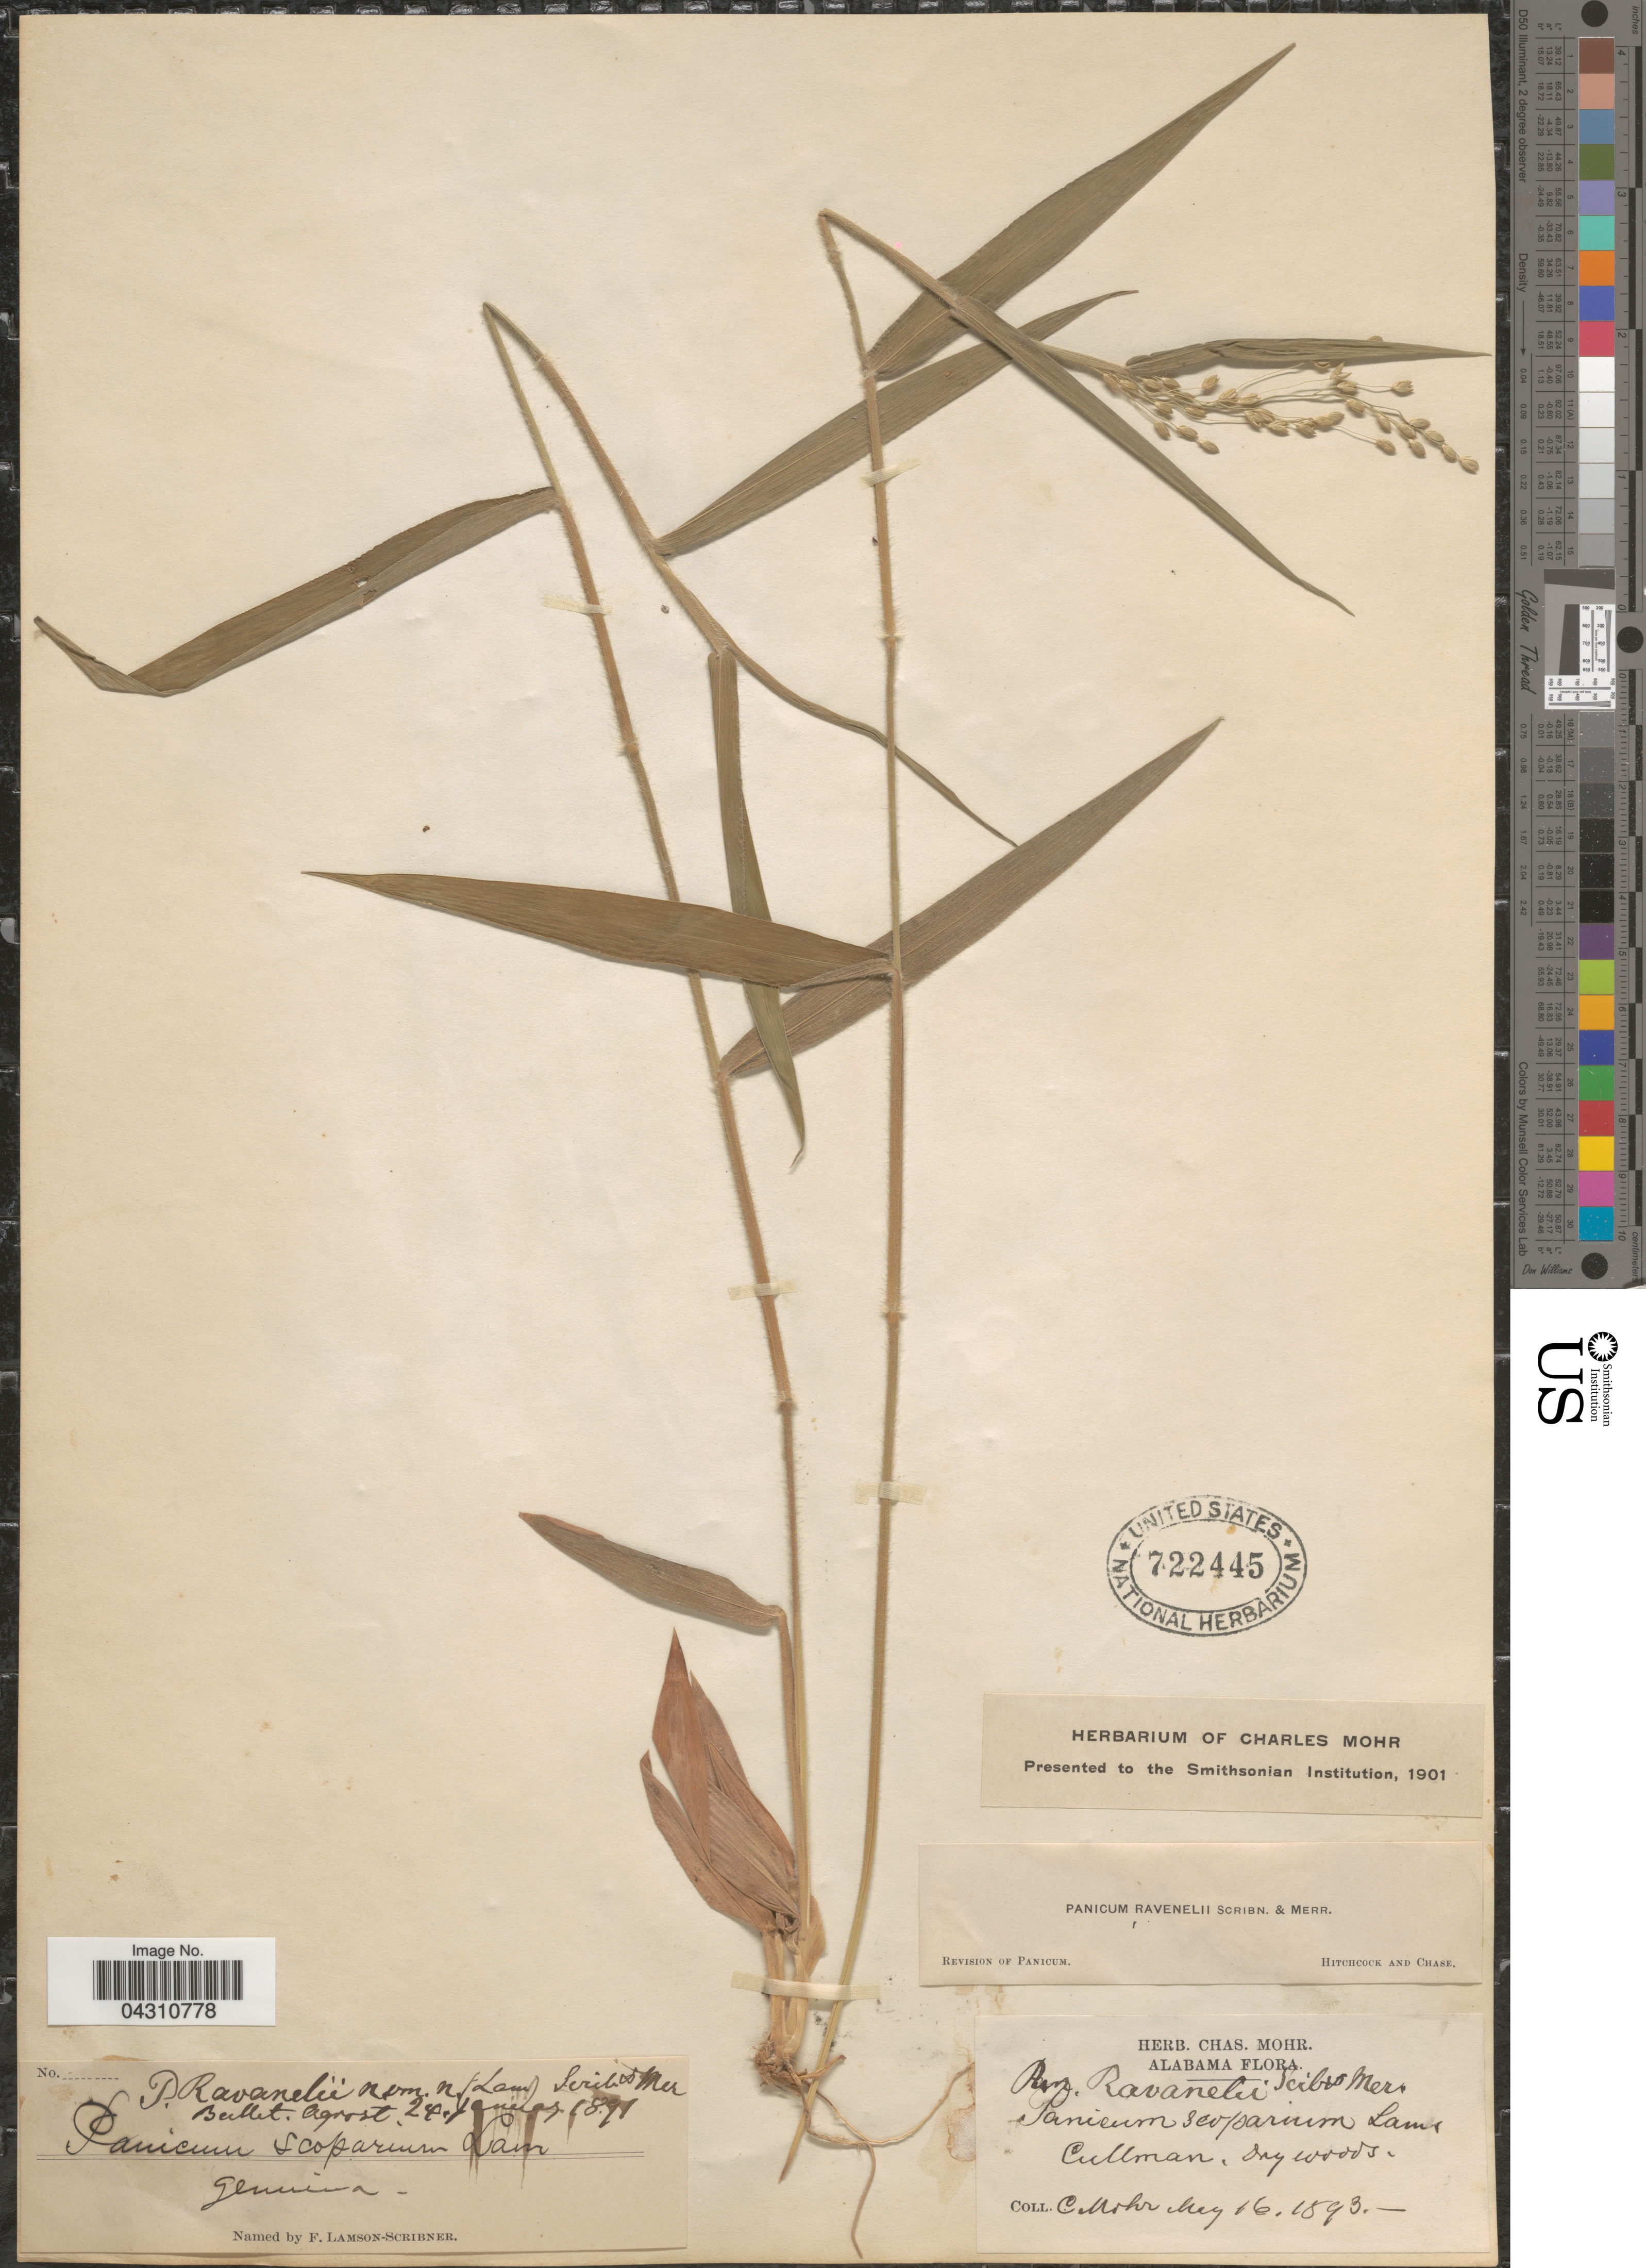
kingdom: Plantae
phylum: Tracheophyta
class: Liliopsida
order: Poales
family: Poaceae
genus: Dichanthelium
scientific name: Dichanthelium ravenelii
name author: (Scribn. & Merr.) Gould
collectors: Mohr, C. T. (herbarium)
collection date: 1893-05-16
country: United States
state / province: Alabama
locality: Cullman. Dry woods.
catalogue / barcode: US 722445